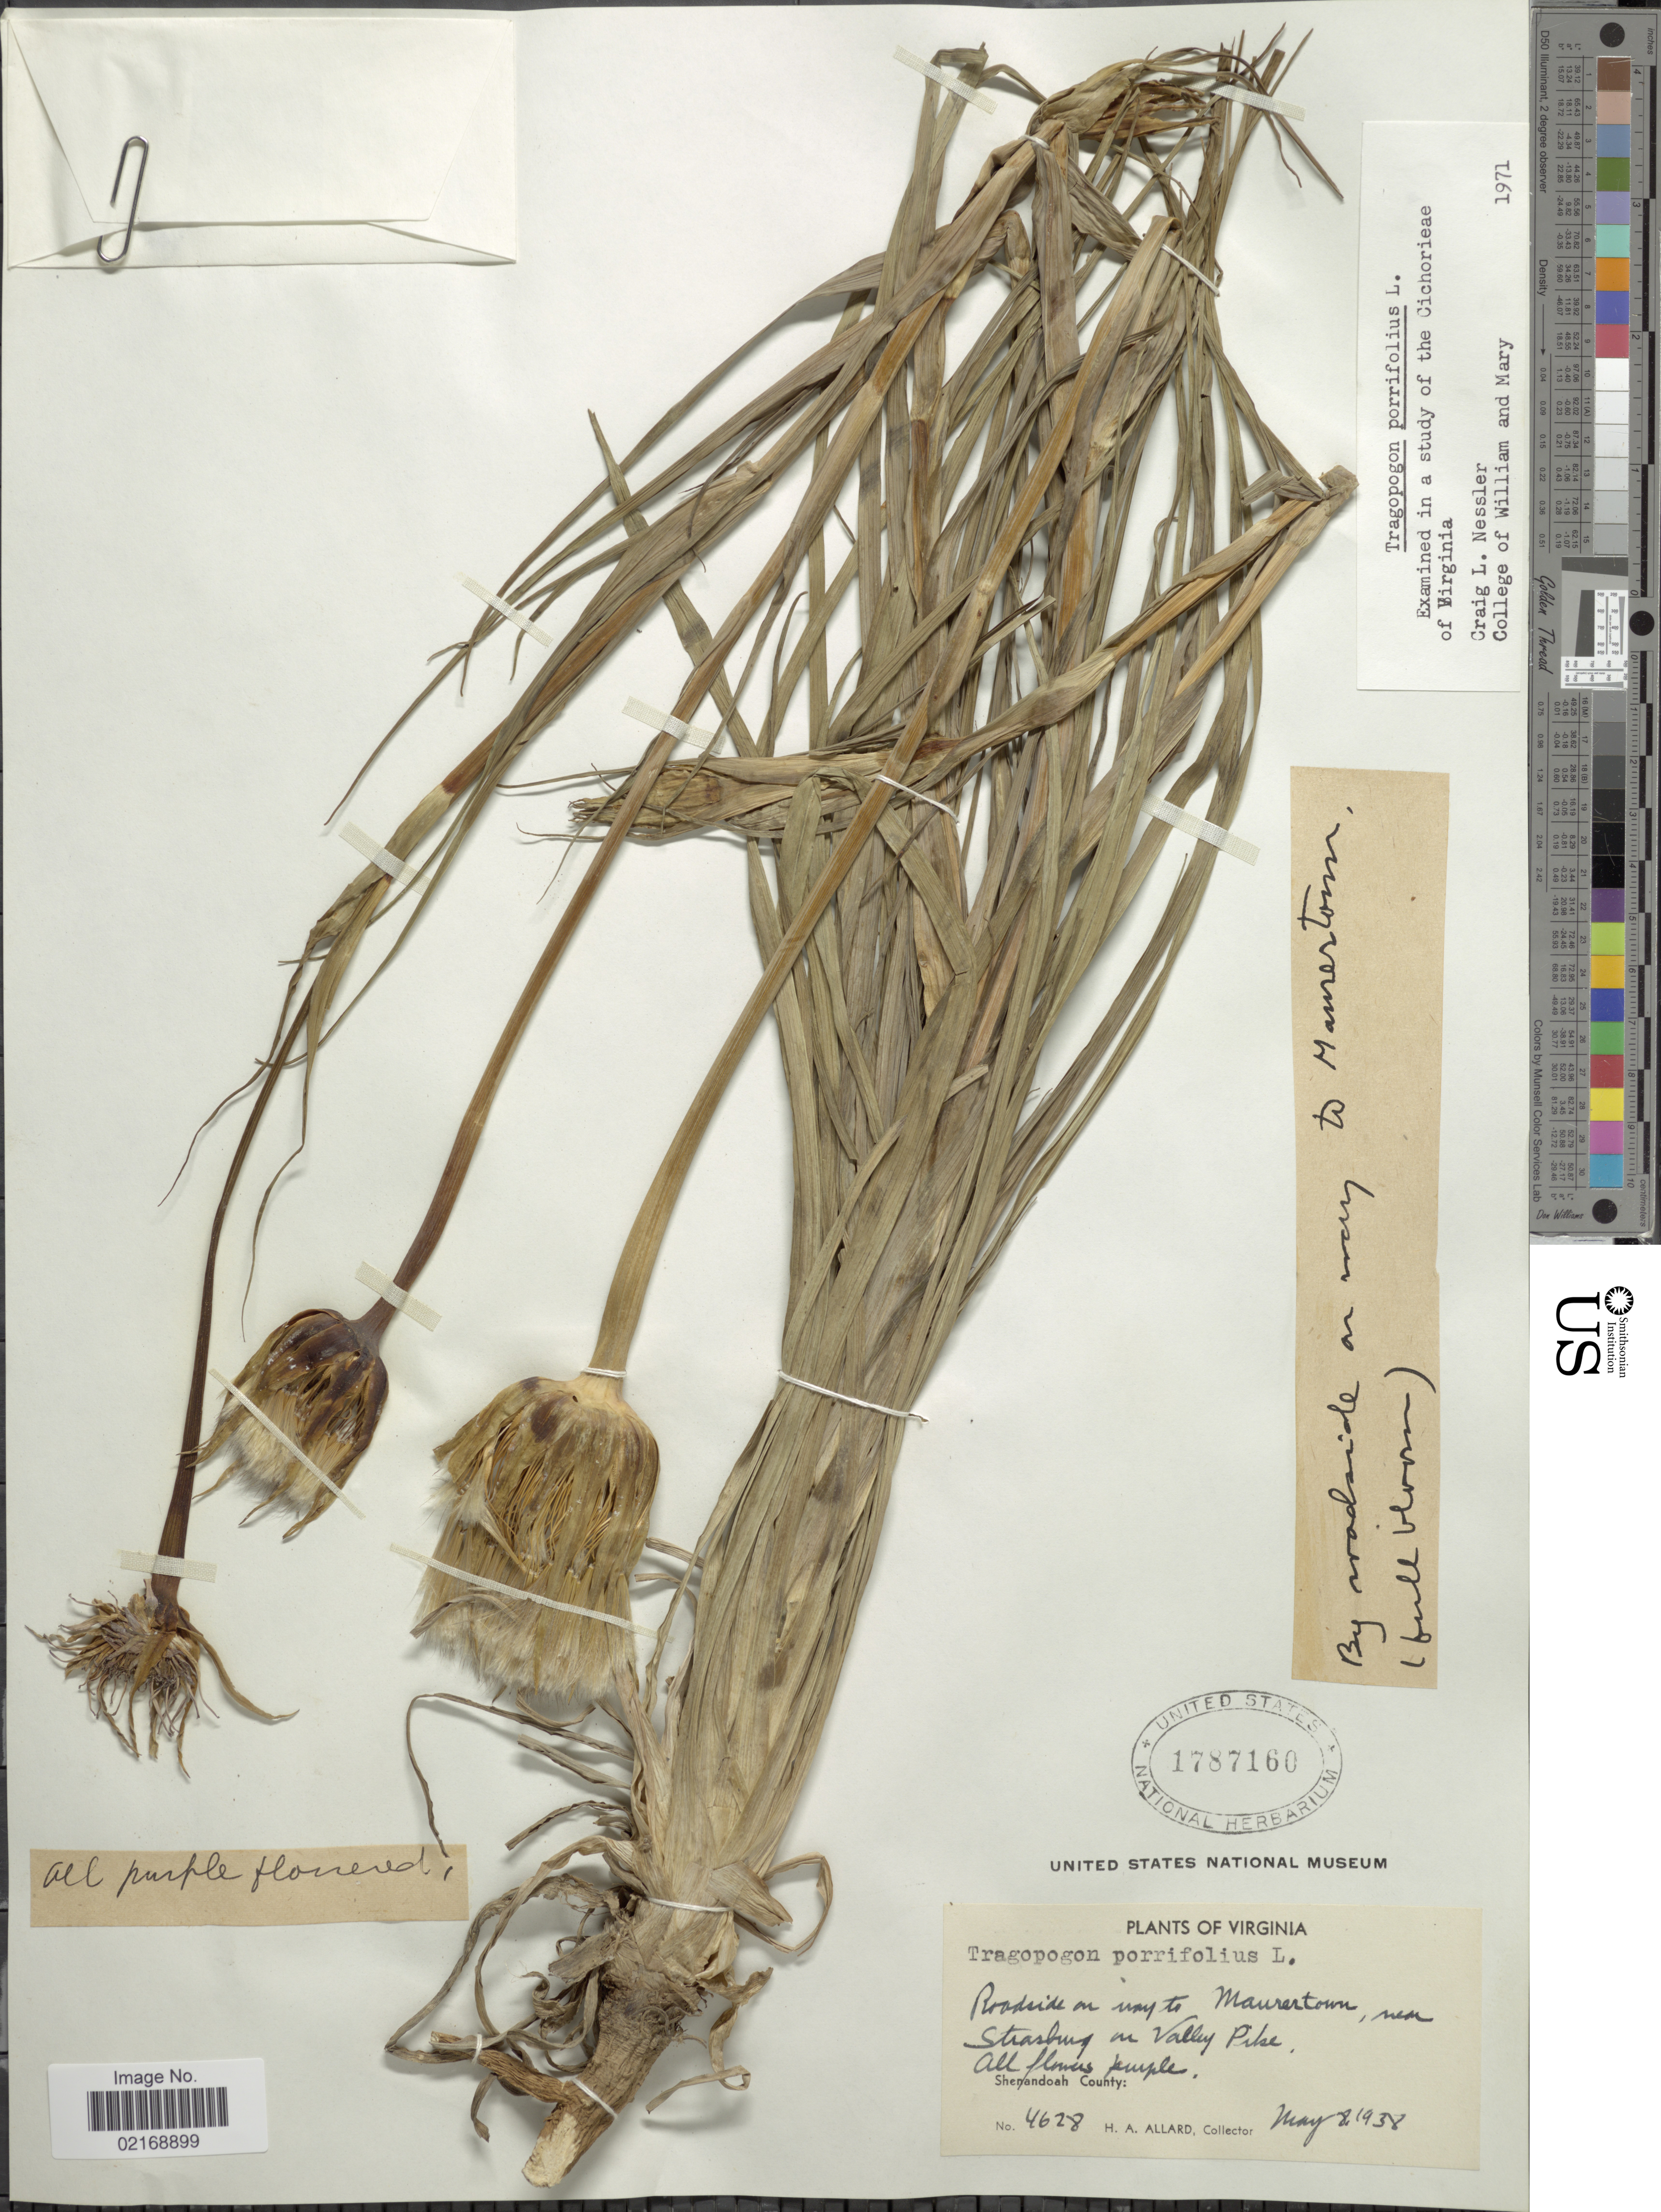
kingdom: Plantae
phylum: Tracheophyta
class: Magnoliopsida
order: Asterales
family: Asteraceae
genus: Tragopogon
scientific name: Tragopogon porrifolius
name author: L.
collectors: H. A. Allard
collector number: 4628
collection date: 1938-05-08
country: United States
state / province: Virginia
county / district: Shenandoah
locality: Roadside on way to Maurertown, near Strasburg on Valley Pike. Shenandoah County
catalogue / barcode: US 1787160